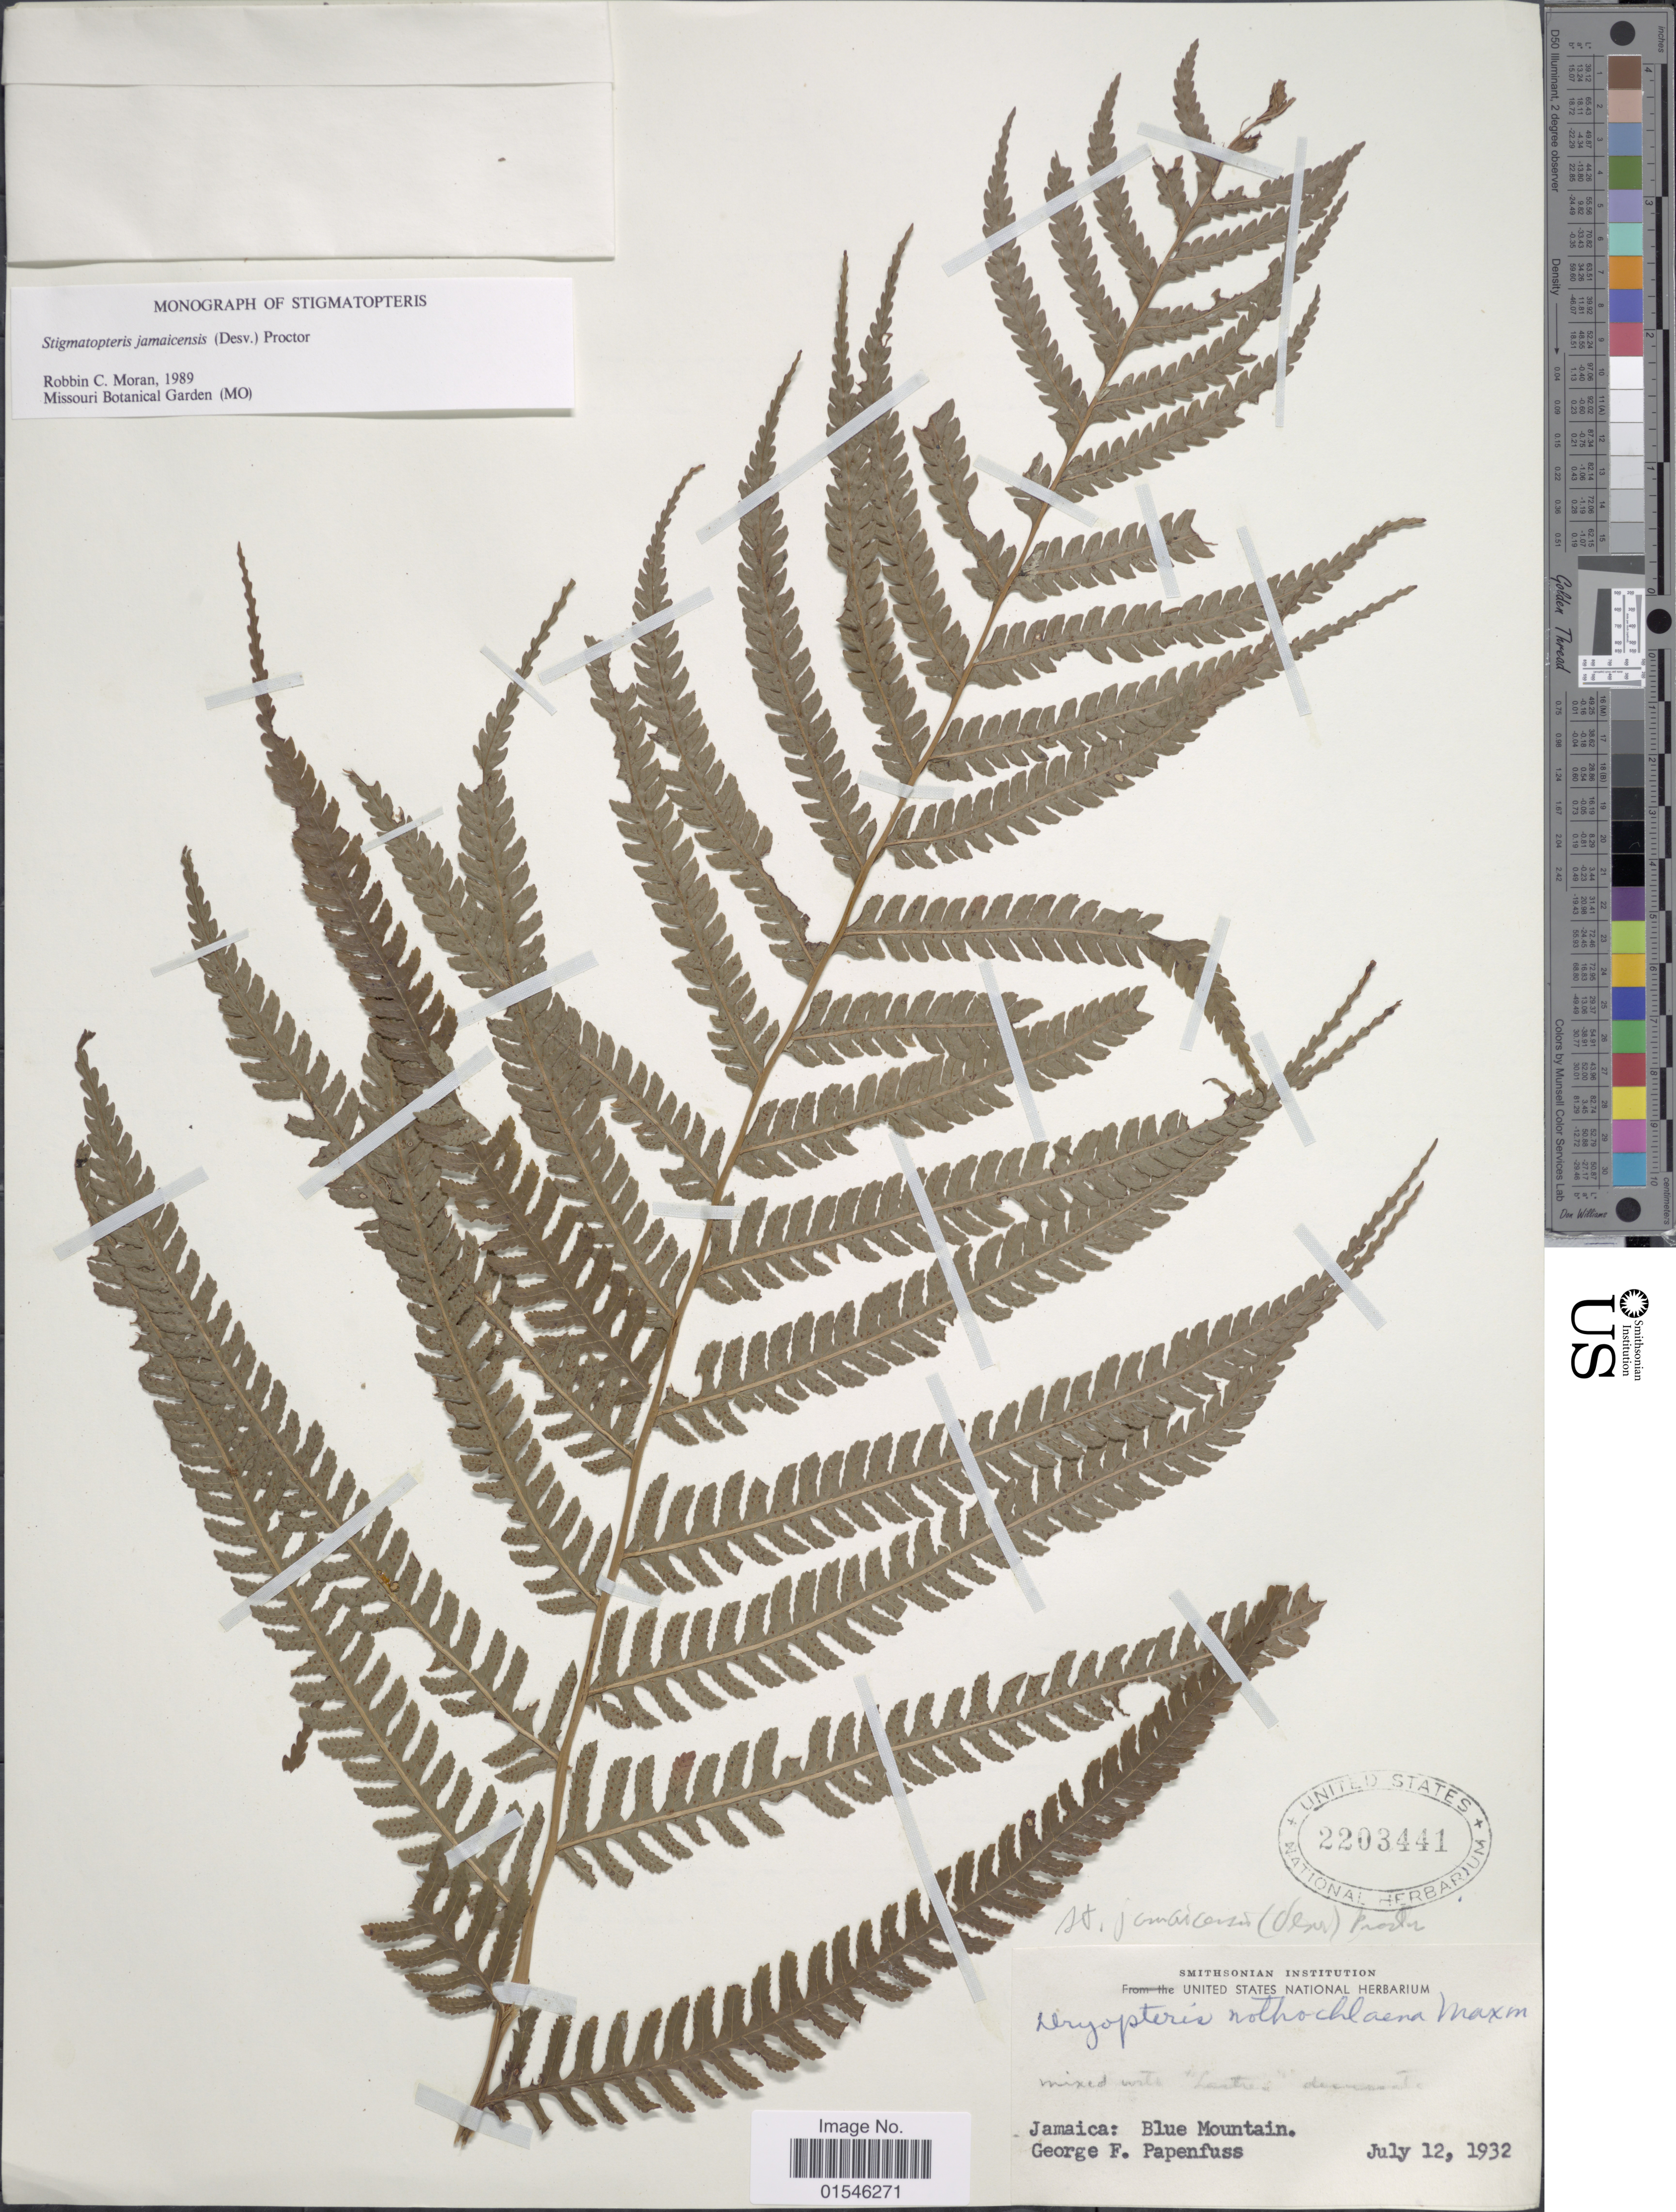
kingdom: Plantae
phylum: Tracheophyta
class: Polypodiopsida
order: Polypodiales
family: Dryopteridaceae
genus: Stigmatopteris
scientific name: Stigmatopteris jamaicensis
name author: (Desv.) Proctor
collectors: G. Papenfuss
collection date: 1932-07-12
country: Jamaica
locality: Blue Mountain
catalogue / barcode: US 2203441